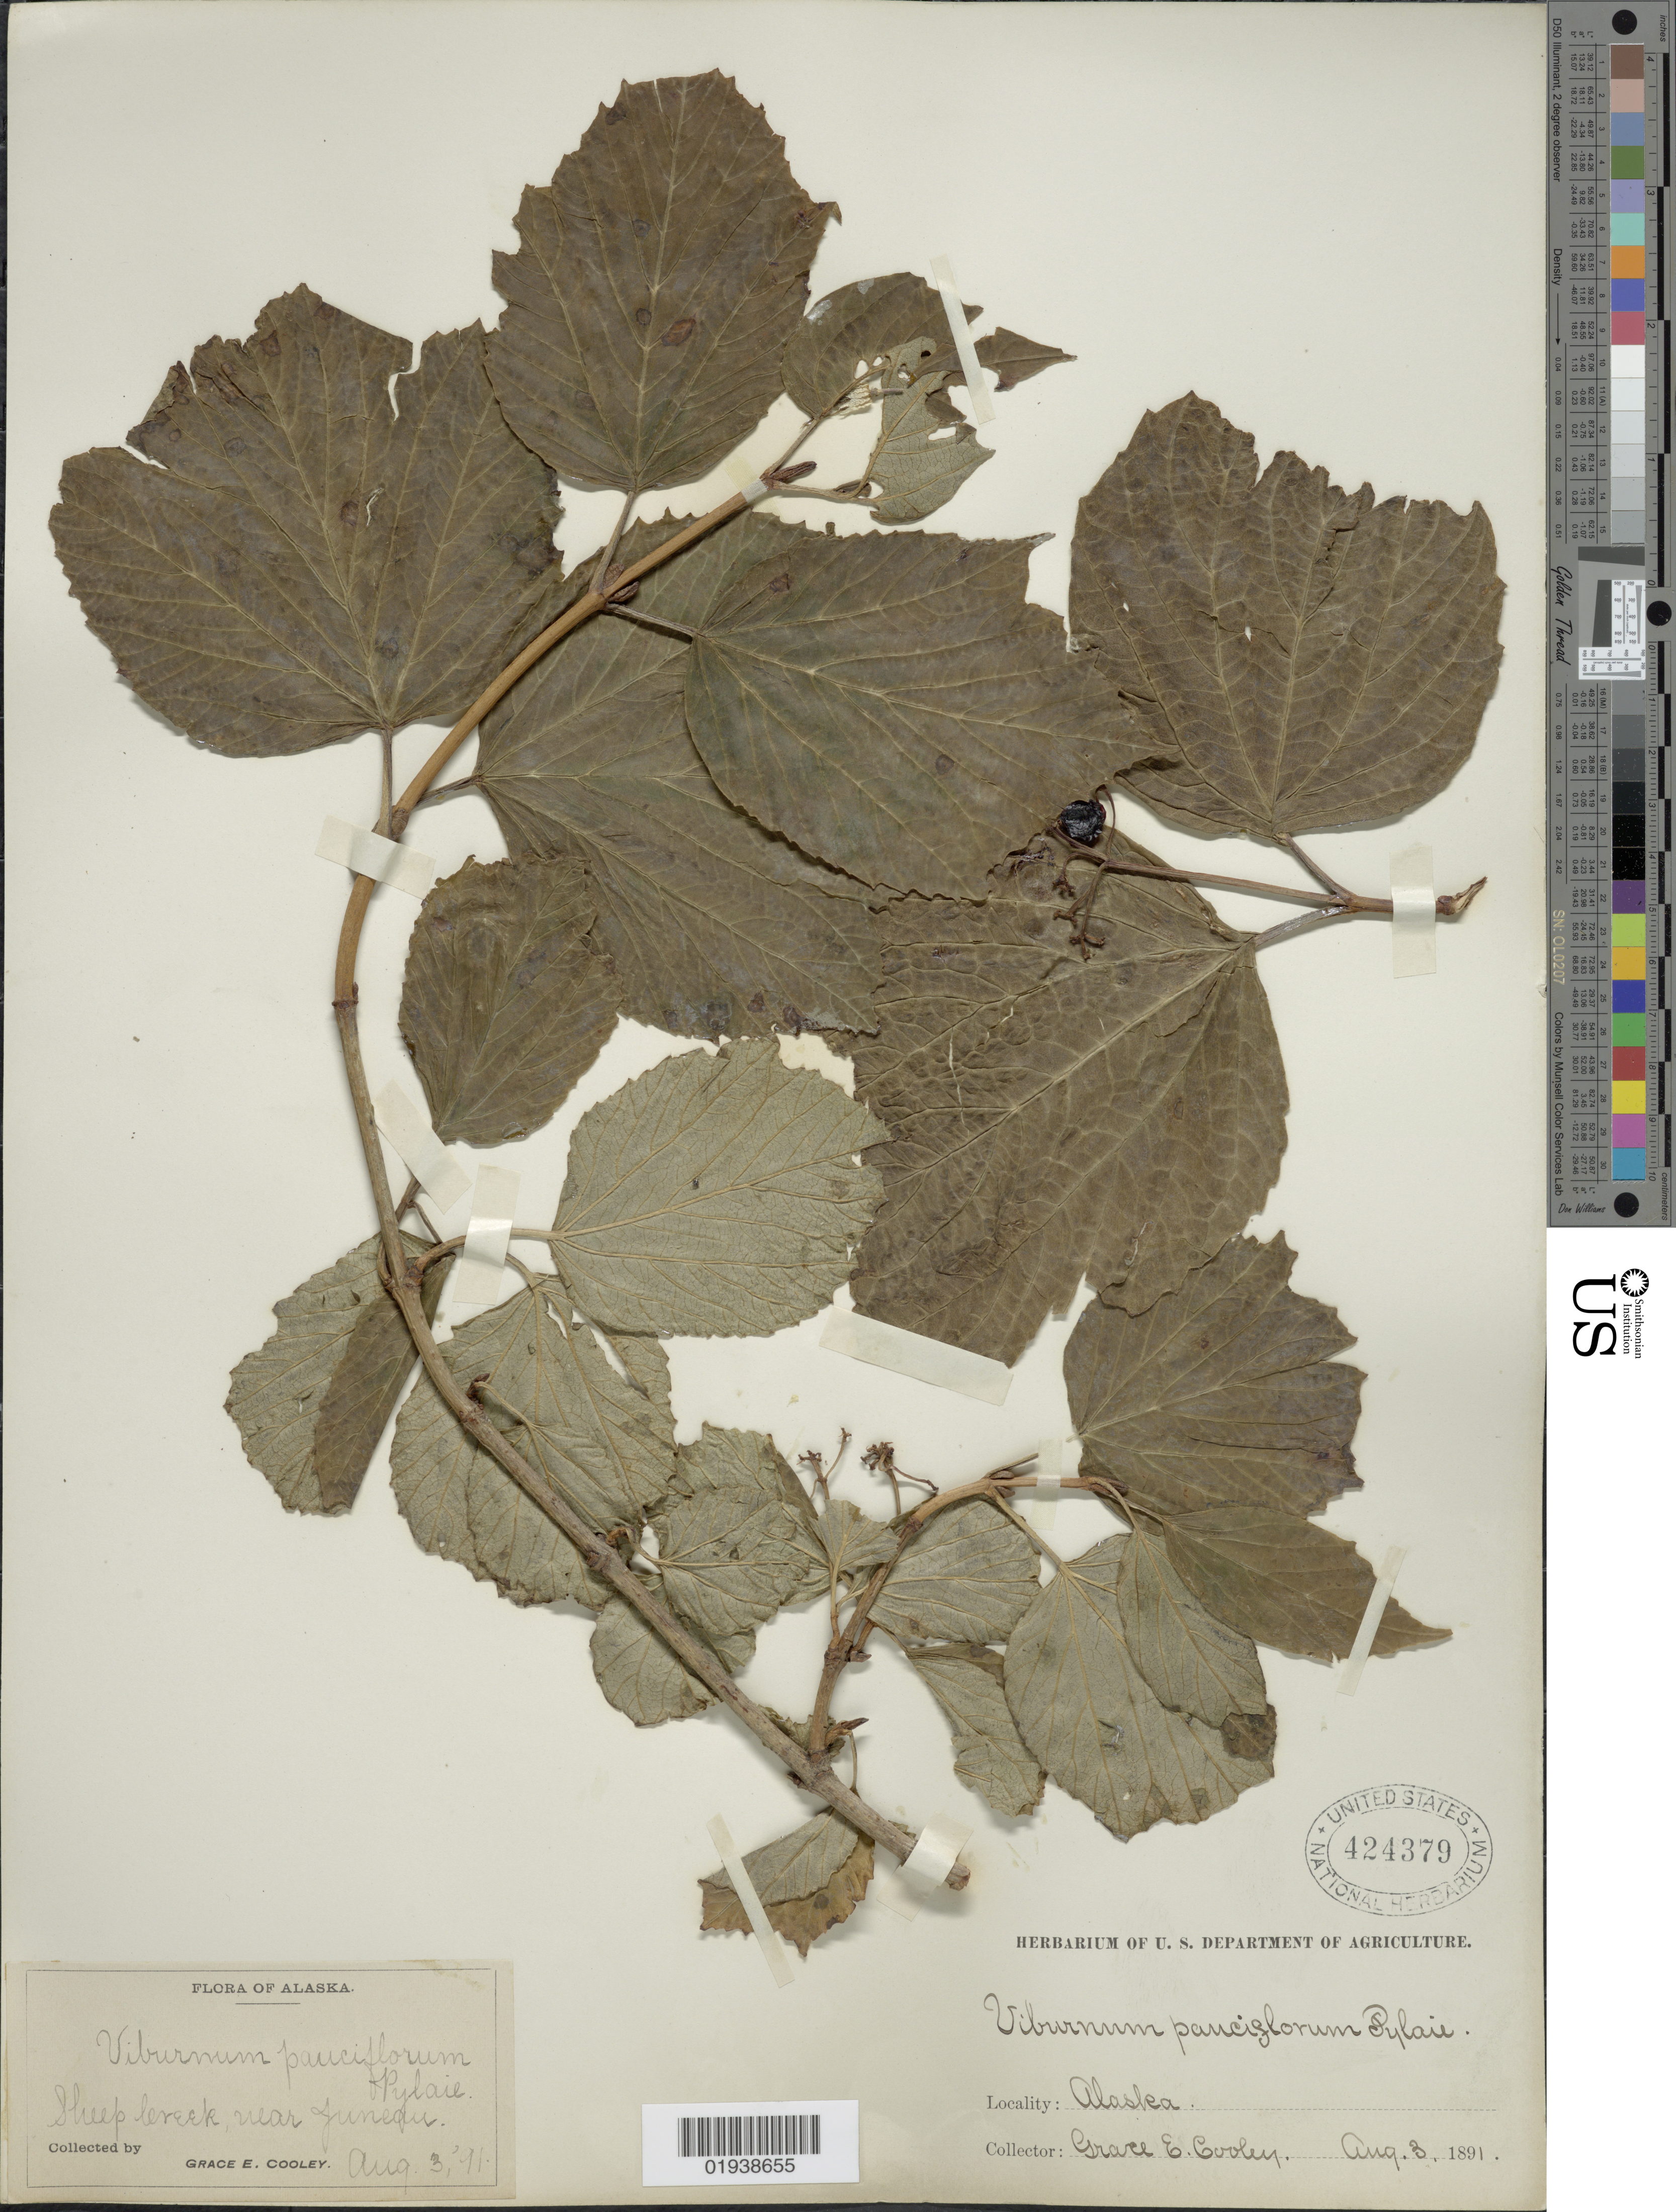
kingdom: Plantae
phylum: Tracheophyta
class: Magnoliopsida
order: Dipsacales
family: Viburnaceae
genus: Viburnum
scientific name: Viburnum edule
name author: (Michx.) Raf.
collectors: G. E. Cooley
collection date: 1891-08-03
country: United States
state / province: Alaska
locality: Sheep Creek, near Juneau.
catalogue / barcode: US 424379